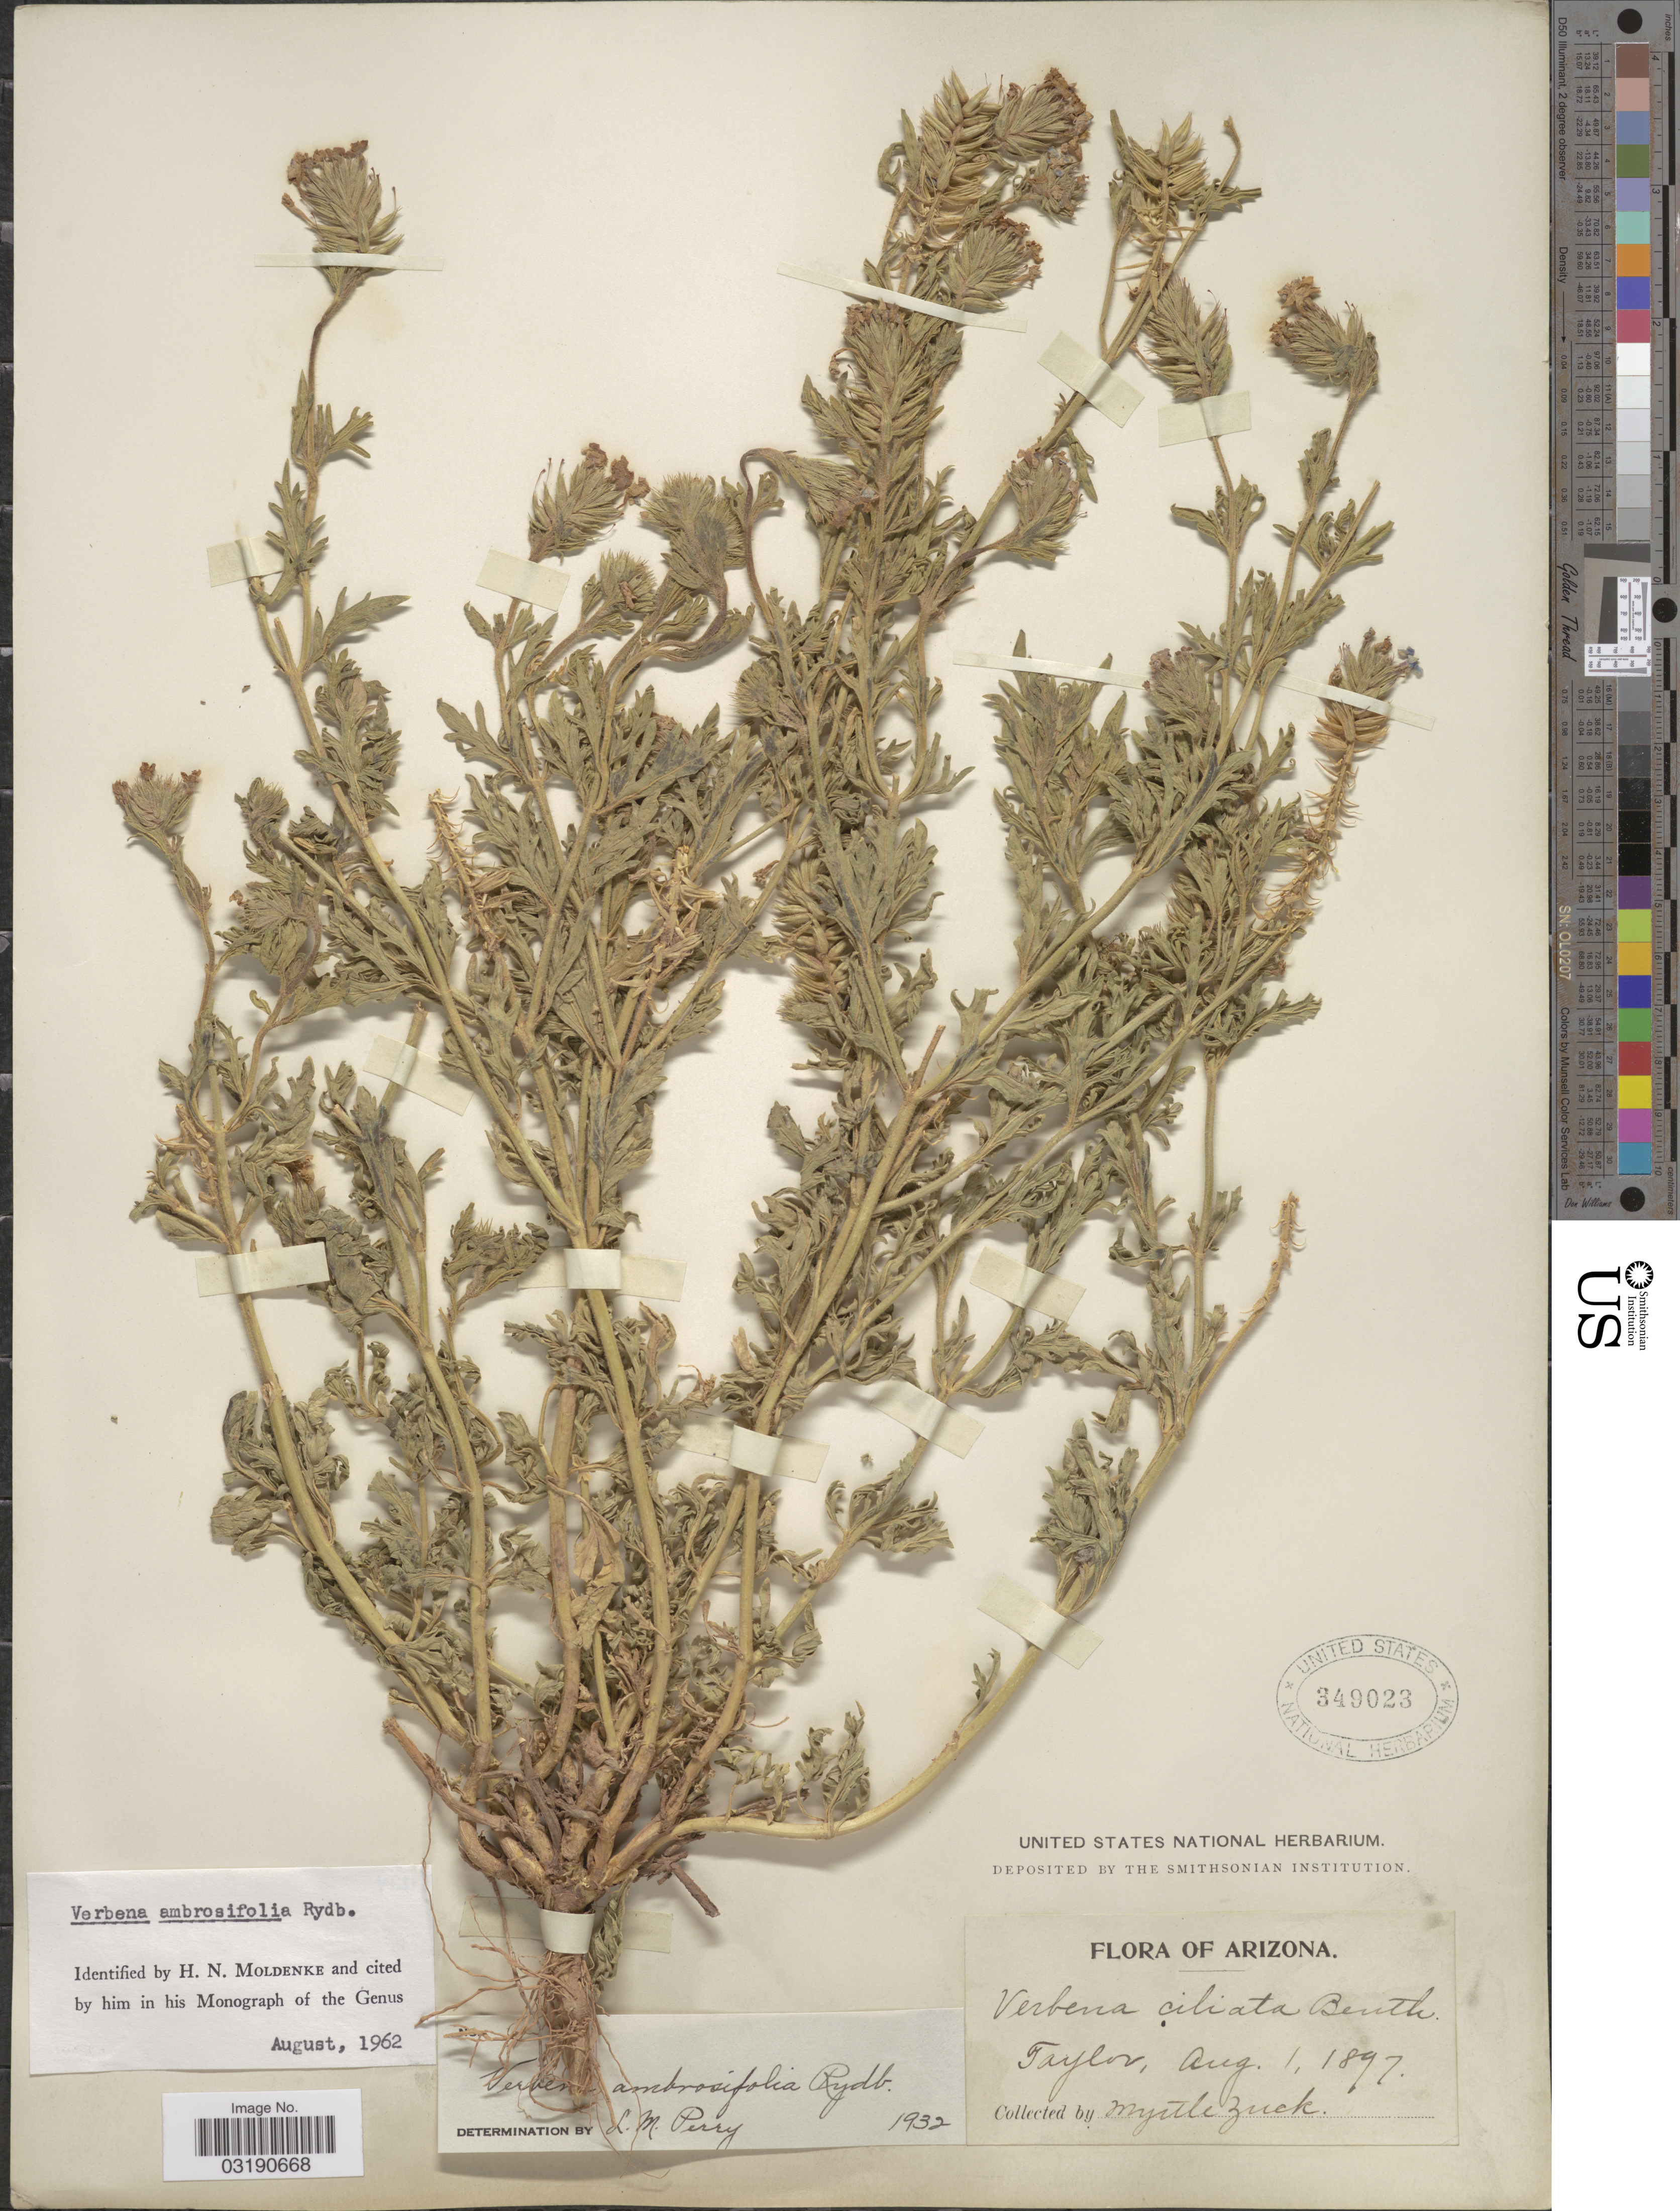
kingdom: Plantae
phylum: Tracheophyta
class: Magnoliopsida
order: Lamiales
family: Verbenaceae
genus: Verbena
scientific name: Verbena ambrosiifolia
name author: Rydb. ex Small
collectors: M. Zuck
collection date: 1897-08-01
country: United States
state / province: Arizona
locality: Taylor.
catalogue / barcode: US 349023